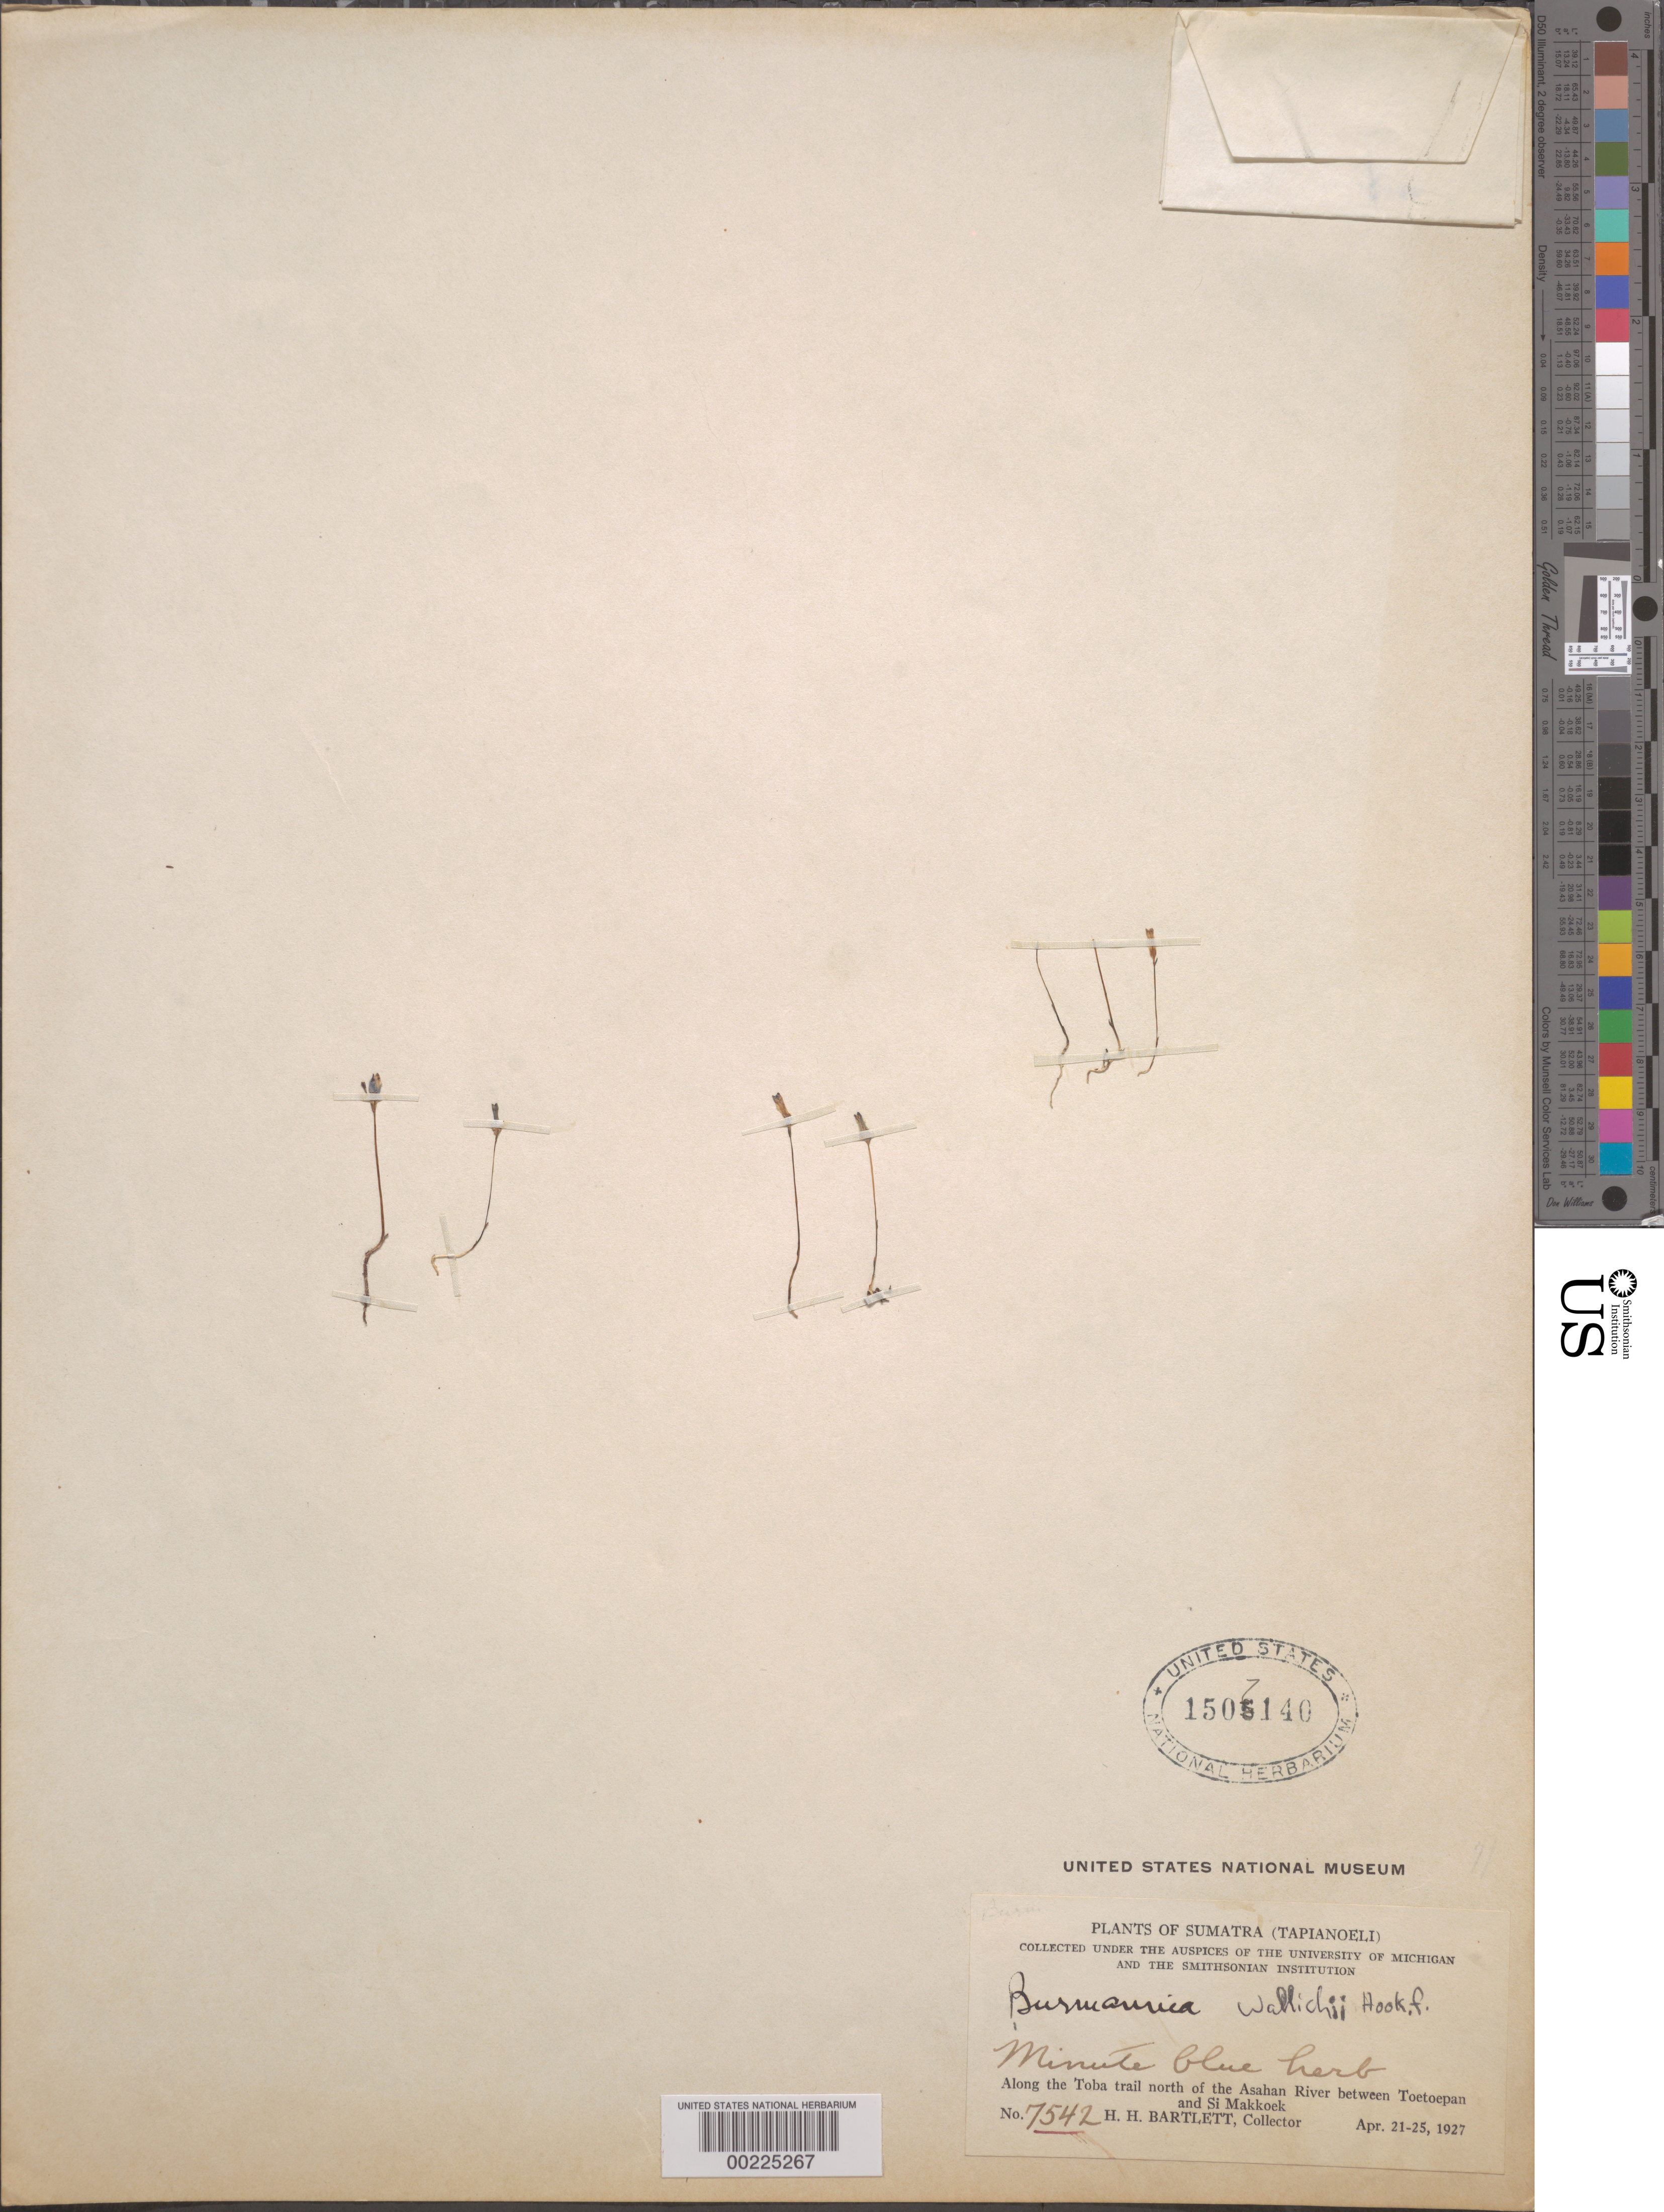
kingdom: Plantae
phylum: Tracheophyta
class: Liliopsida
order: Dioscoreales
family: Burmanniaceae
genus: Burmannia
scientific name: Burmannia wallichii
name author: Hook. f.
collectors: H. H. Bartlett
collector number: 7542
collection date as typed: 21 Apr 1927 to 25 Apr 1927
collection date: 1927-04-21/1927-04-25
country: Indonesia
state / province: Sumatra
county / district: Sumatera Utara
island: Sumatra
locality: Along the Toba Trail N of the Asahan River between Toetoepan and Si Makkoek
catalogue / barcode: US 1507140